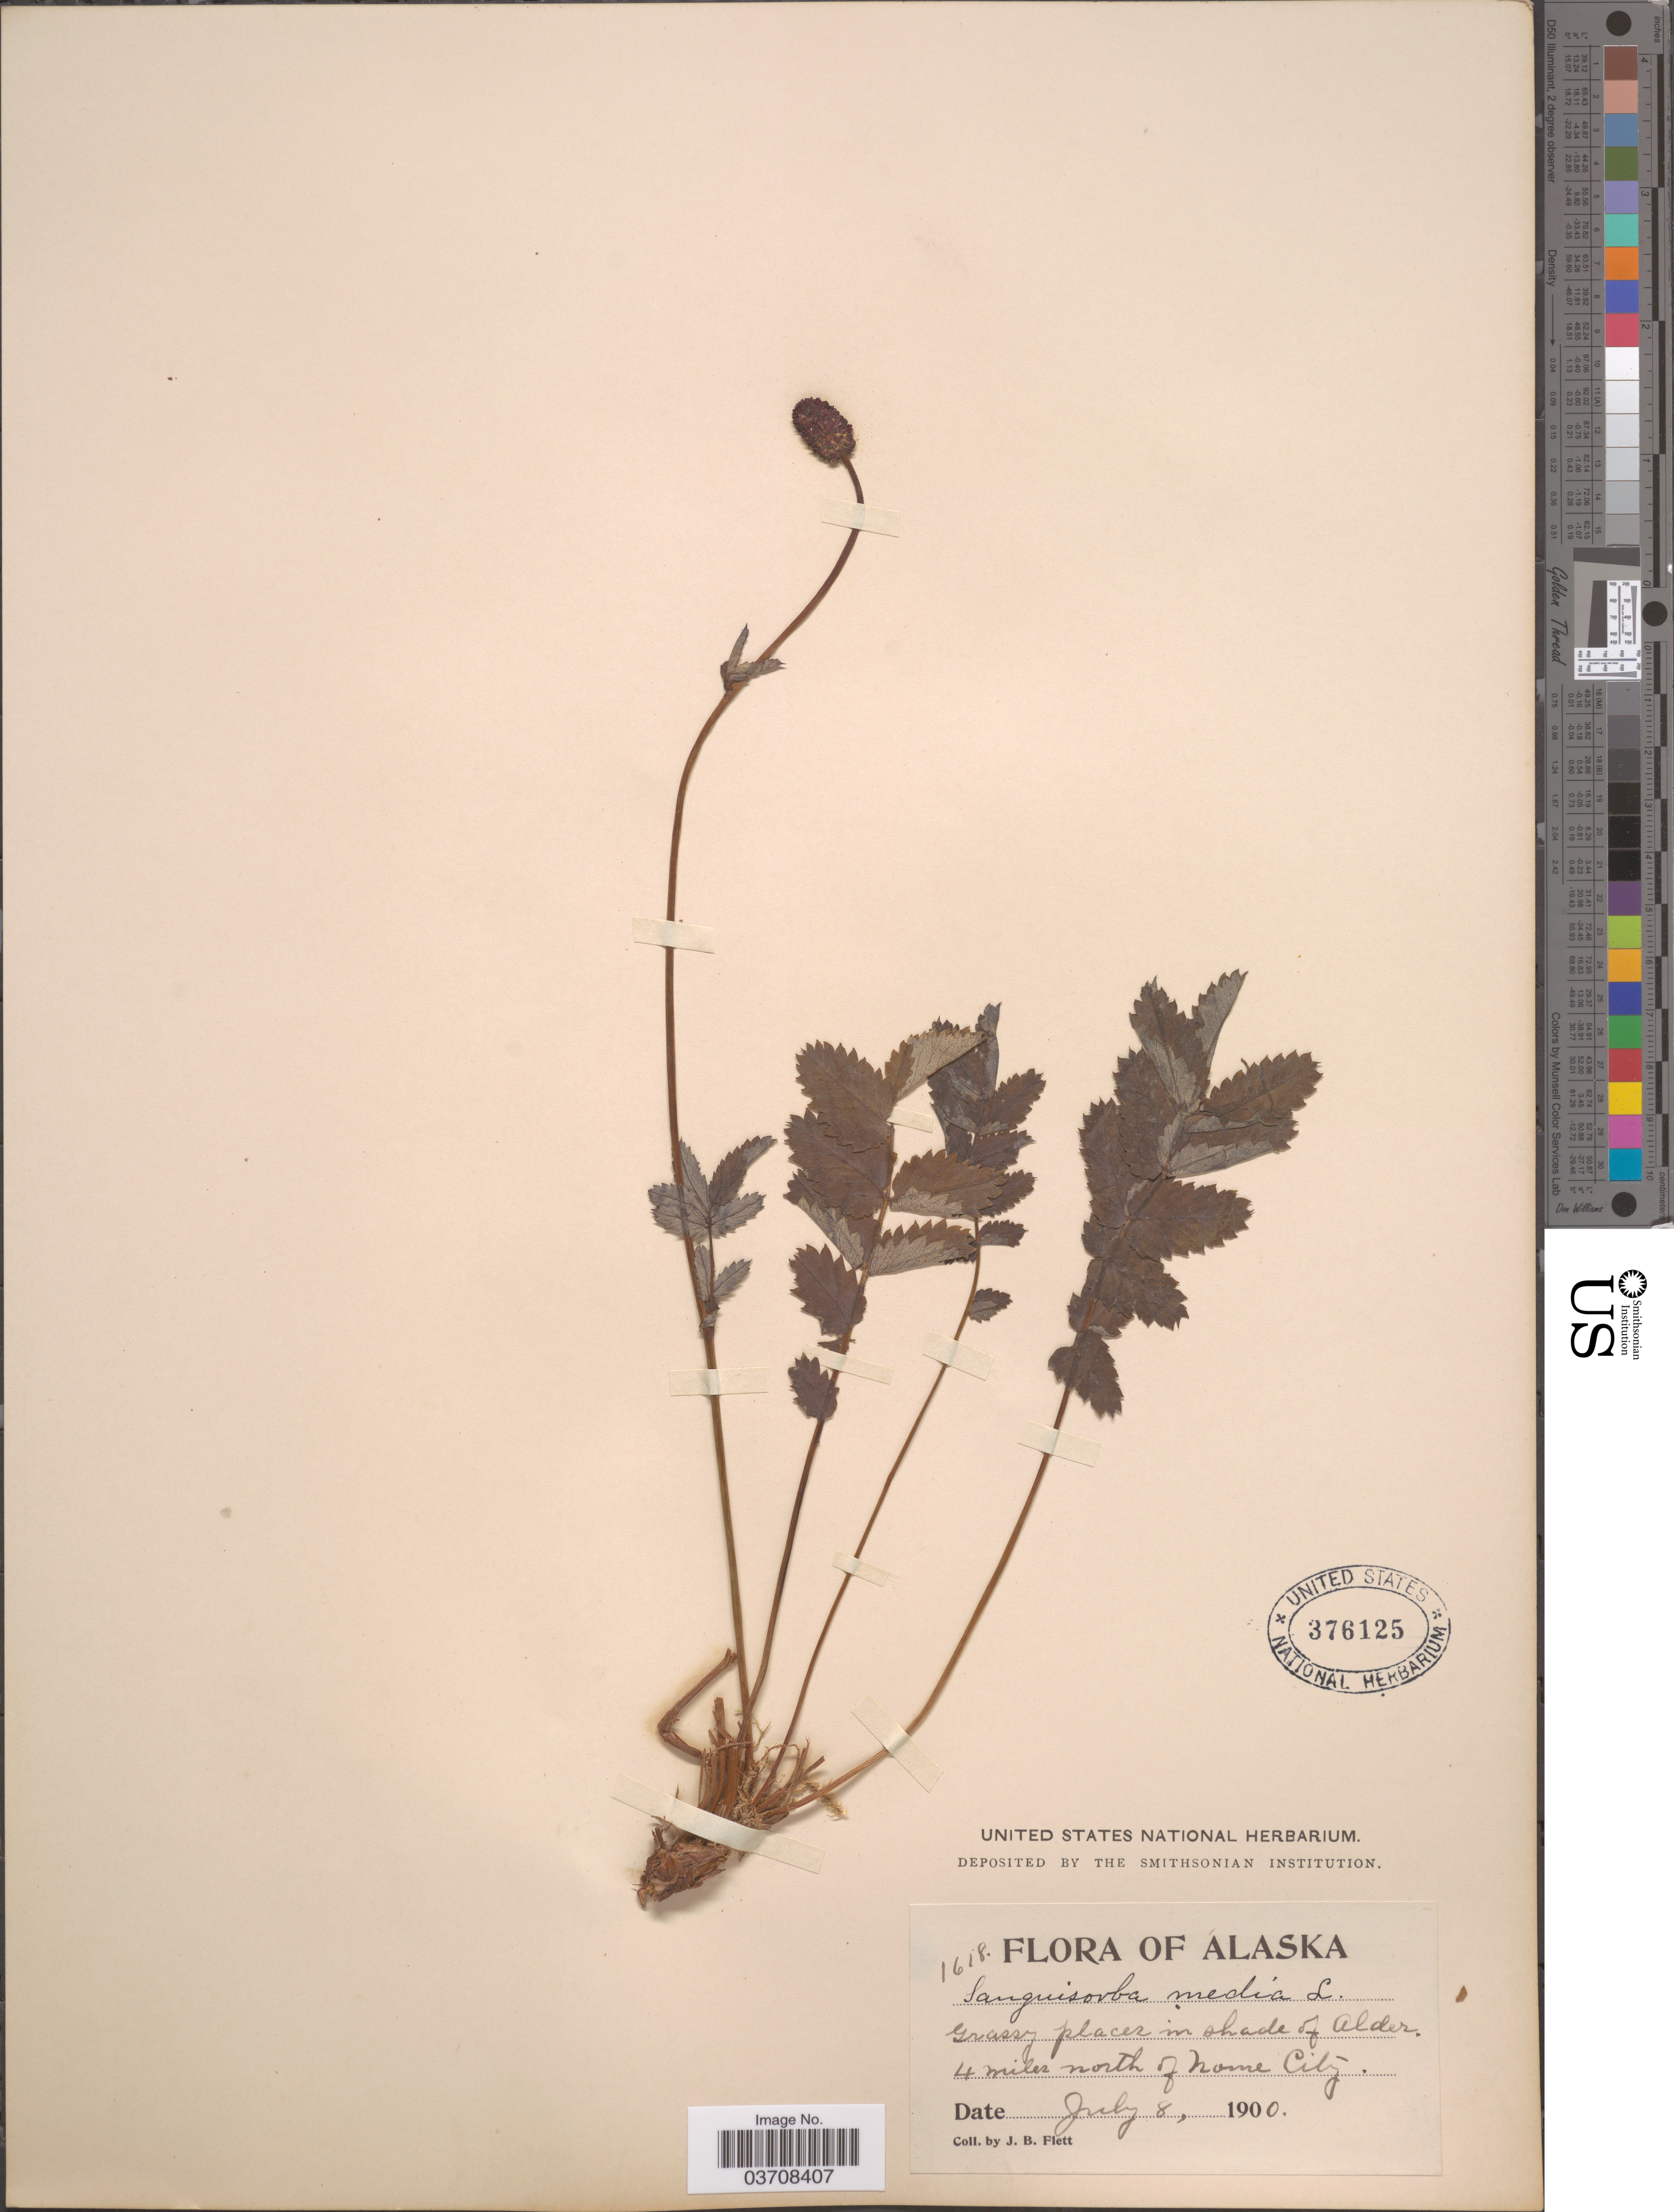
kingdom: Plantae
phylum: Tracheophyta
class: Magnoliopsida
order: Rosales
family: Rosaceae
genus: Sanguisorba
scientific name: Sanguisorba officinalis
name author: L.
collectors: J. Flett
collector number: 1618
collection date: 1900-07-08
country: United States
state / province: Alaska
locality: Grassy places in shade of Alder. 4 miles north of Nome City.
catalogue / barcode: US 376125